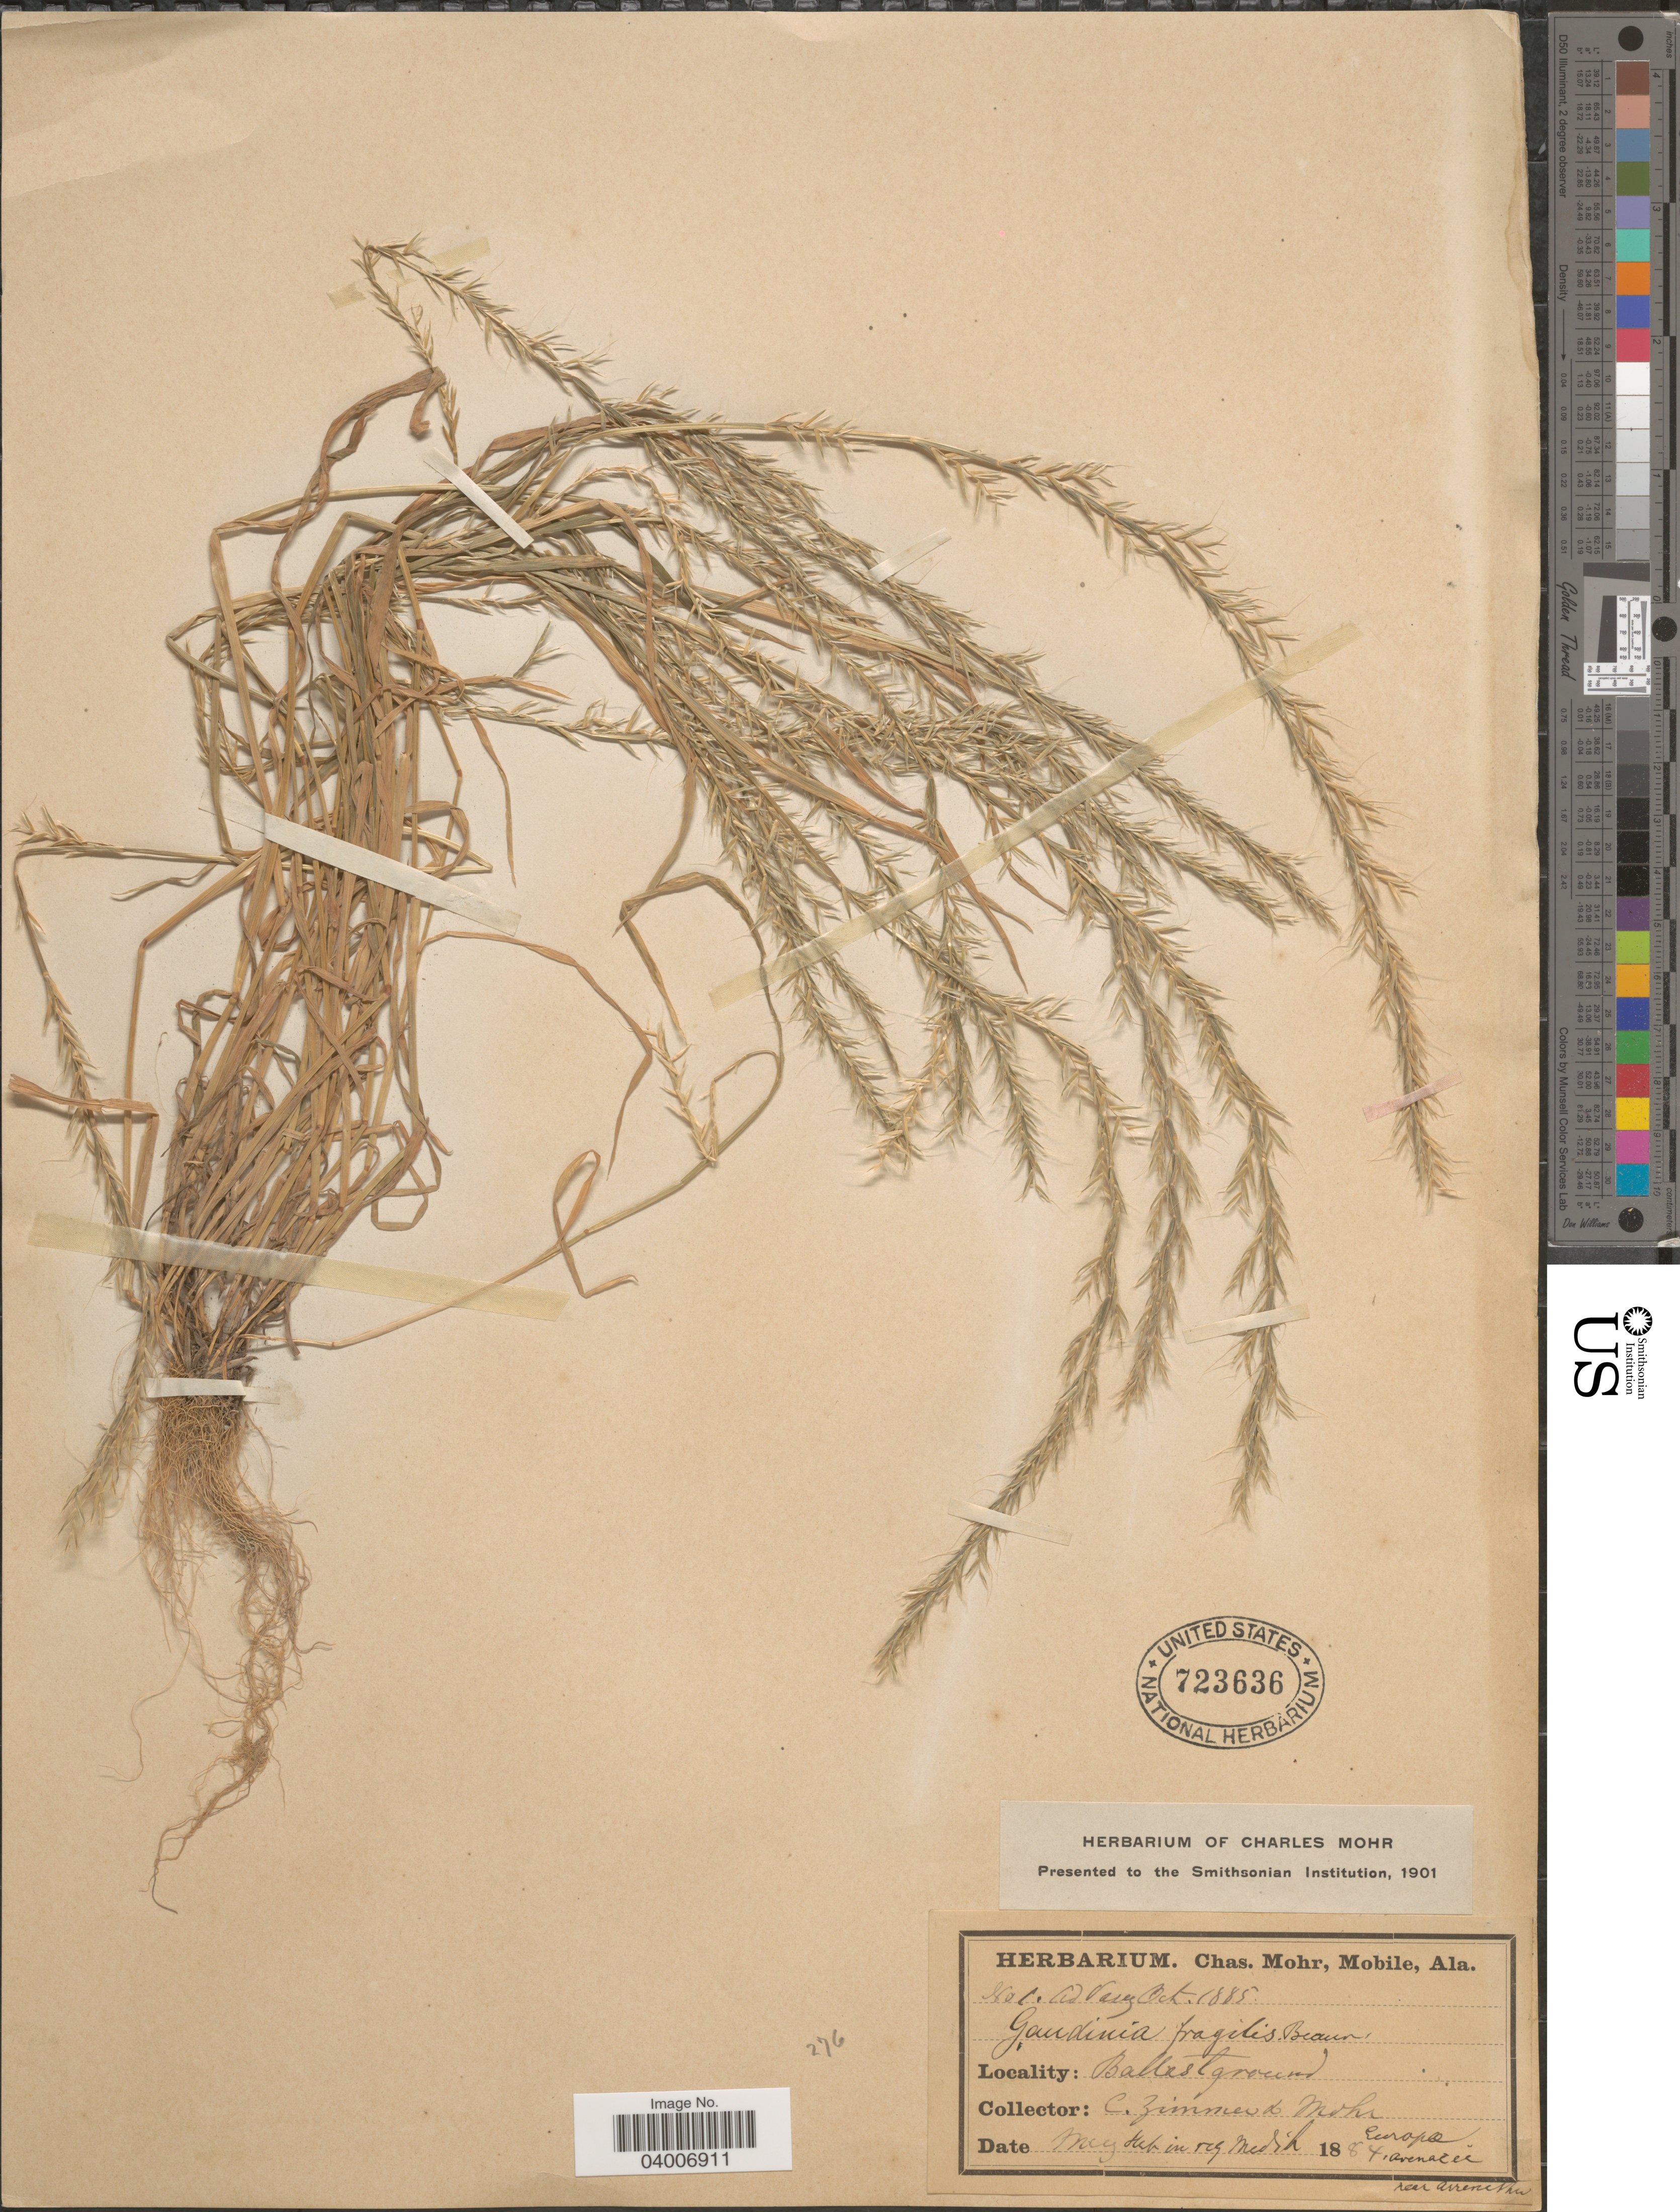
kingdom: Plantae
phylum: Tracheophyta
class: Liliopsida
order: Poales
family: Poaceae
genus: Gaudinia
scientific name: Gaudinia fragilis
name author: (L.) P. Beauv.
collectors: C. Zimmer & C. T. Mohr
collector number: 1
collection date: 1885-10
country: United States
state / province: Alabama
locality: Ballast ground.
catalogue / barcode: US 723636